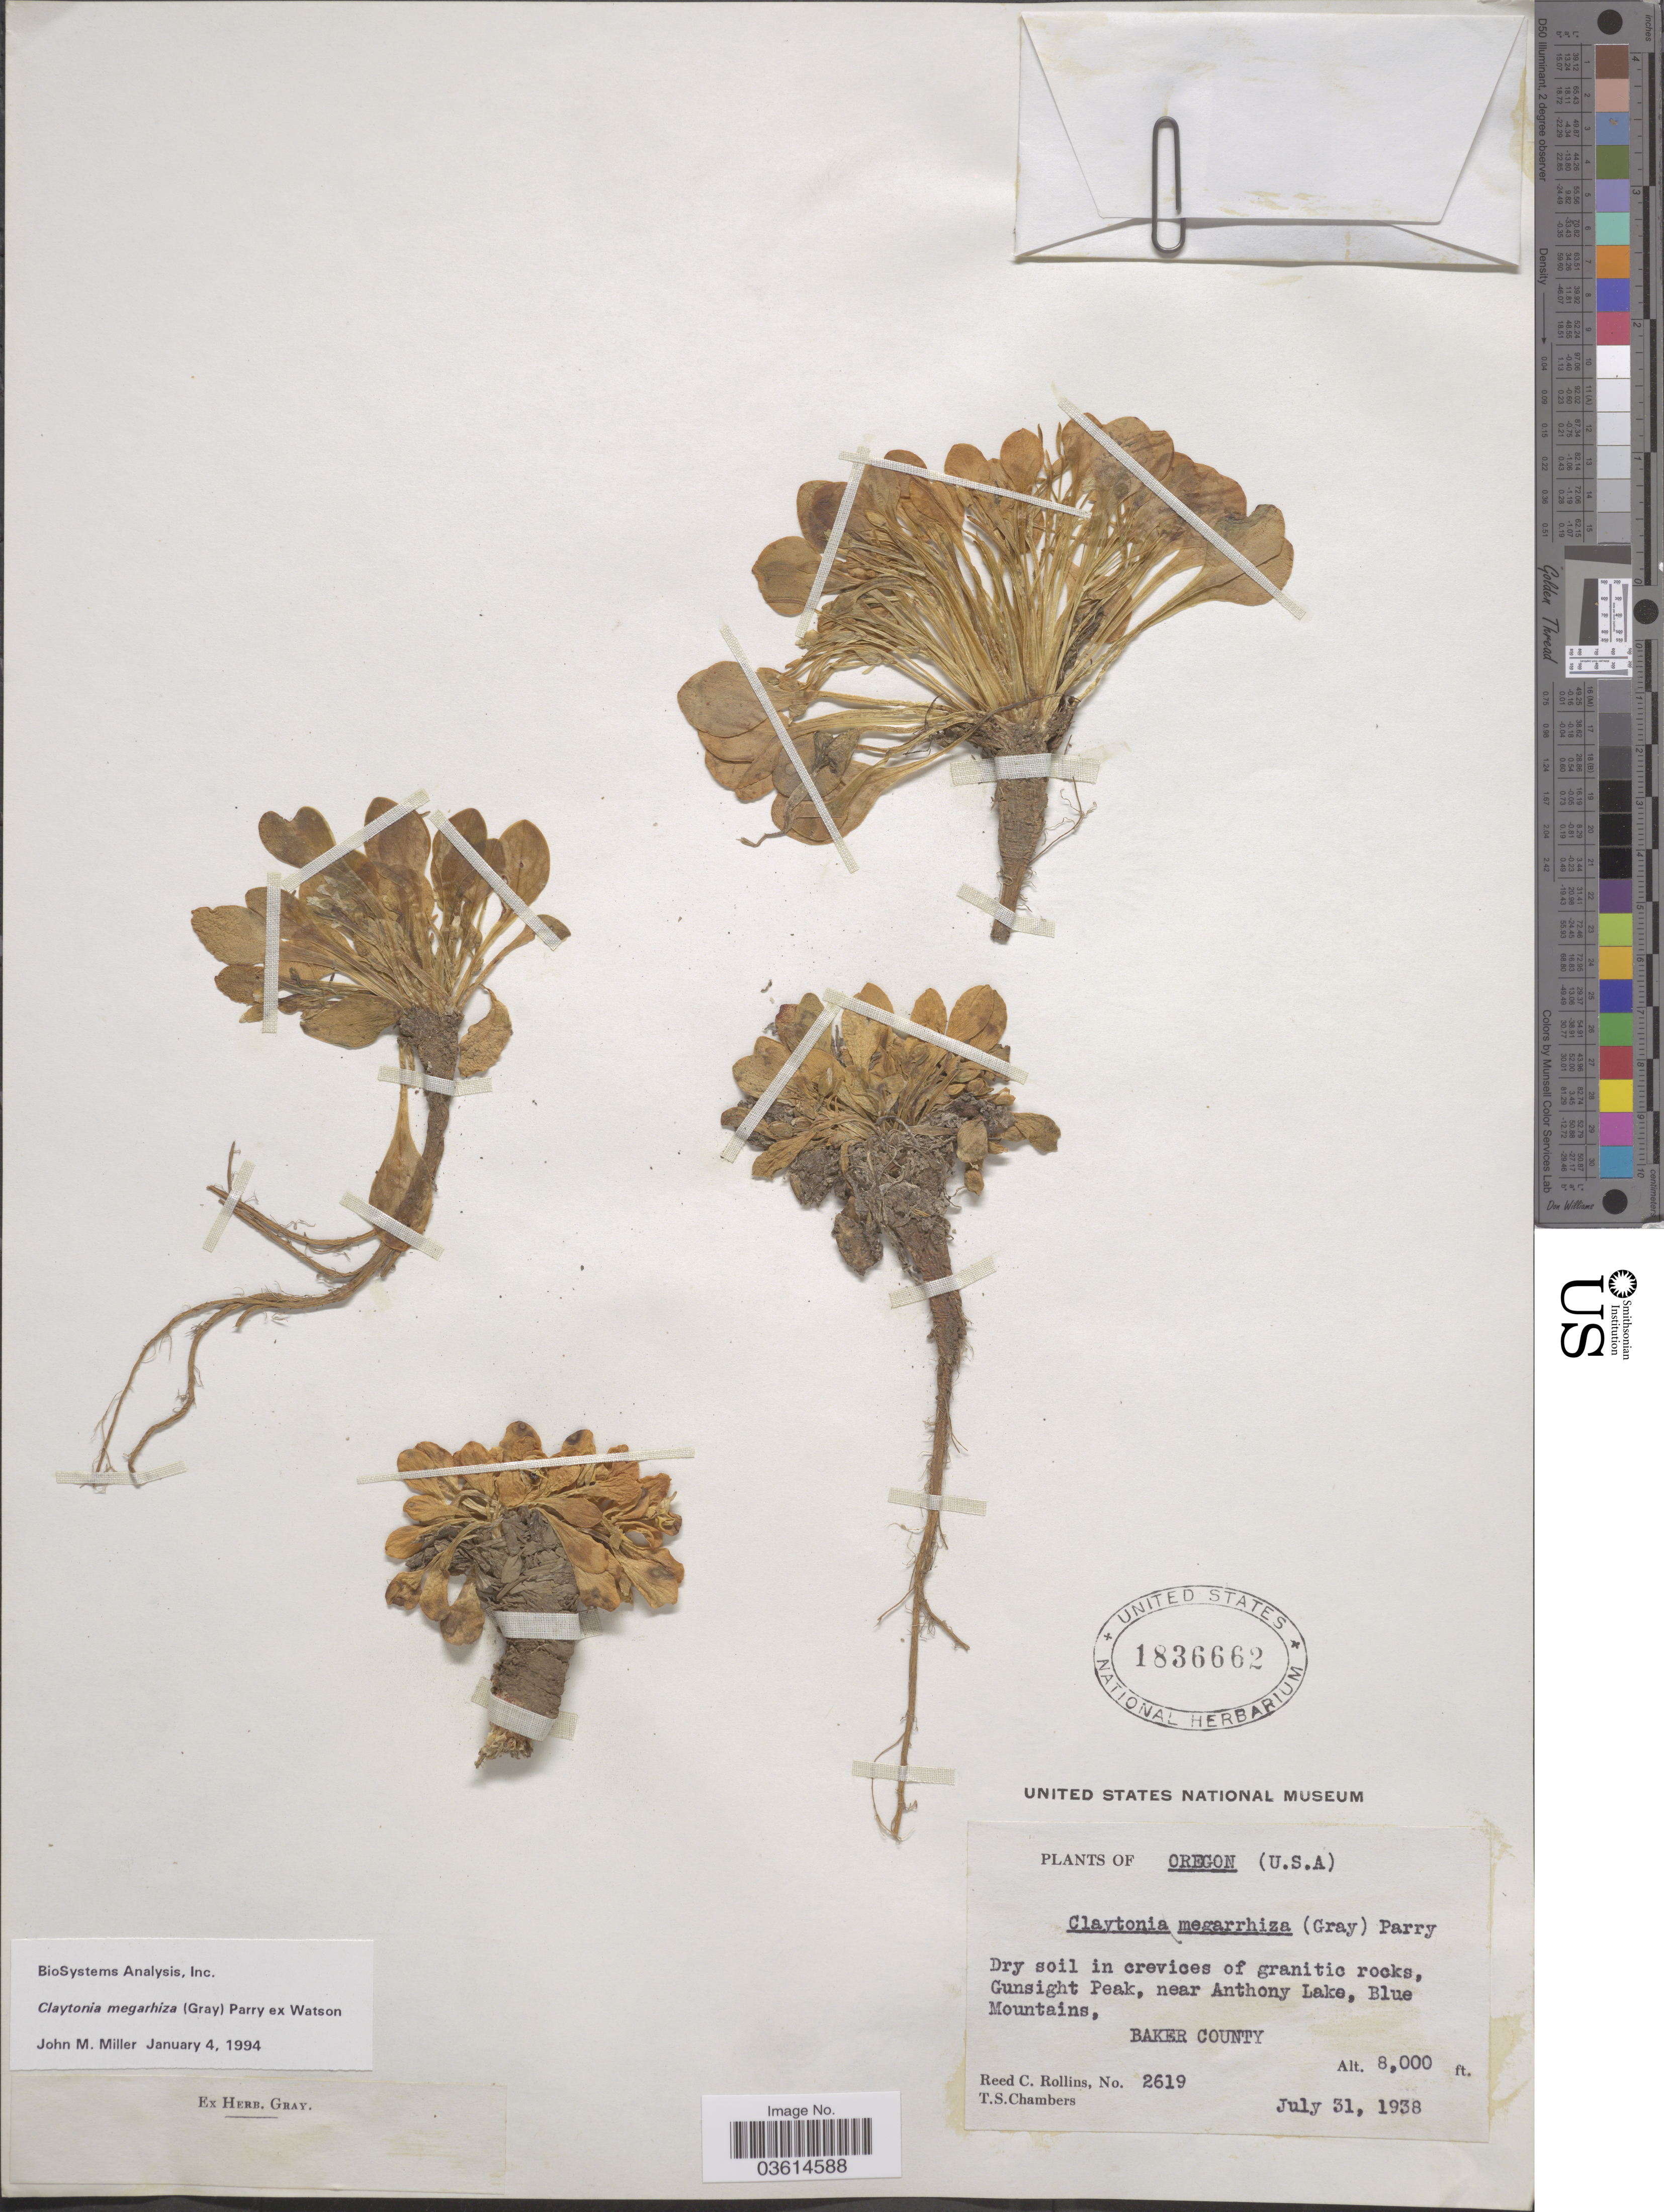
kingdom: Plantae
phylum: Tracheophyta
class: Magnoliopsida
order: Caryophyllales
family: Montiaceae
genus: Claytonia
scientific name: Claytonia megarhiza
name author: (A. Gray) Parry ex S. Watson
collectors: R. C. Rollins & T. Chambers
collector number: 2619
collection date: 1938-07-31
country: United States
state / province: Oregon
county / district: Baker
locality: U. S. A. Gunsight Peak, near Anthony Lake, Blue Mountains, Baker County.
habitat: dry soil in crevices of granitic rocks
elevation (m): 2438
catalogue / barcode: US 1836662